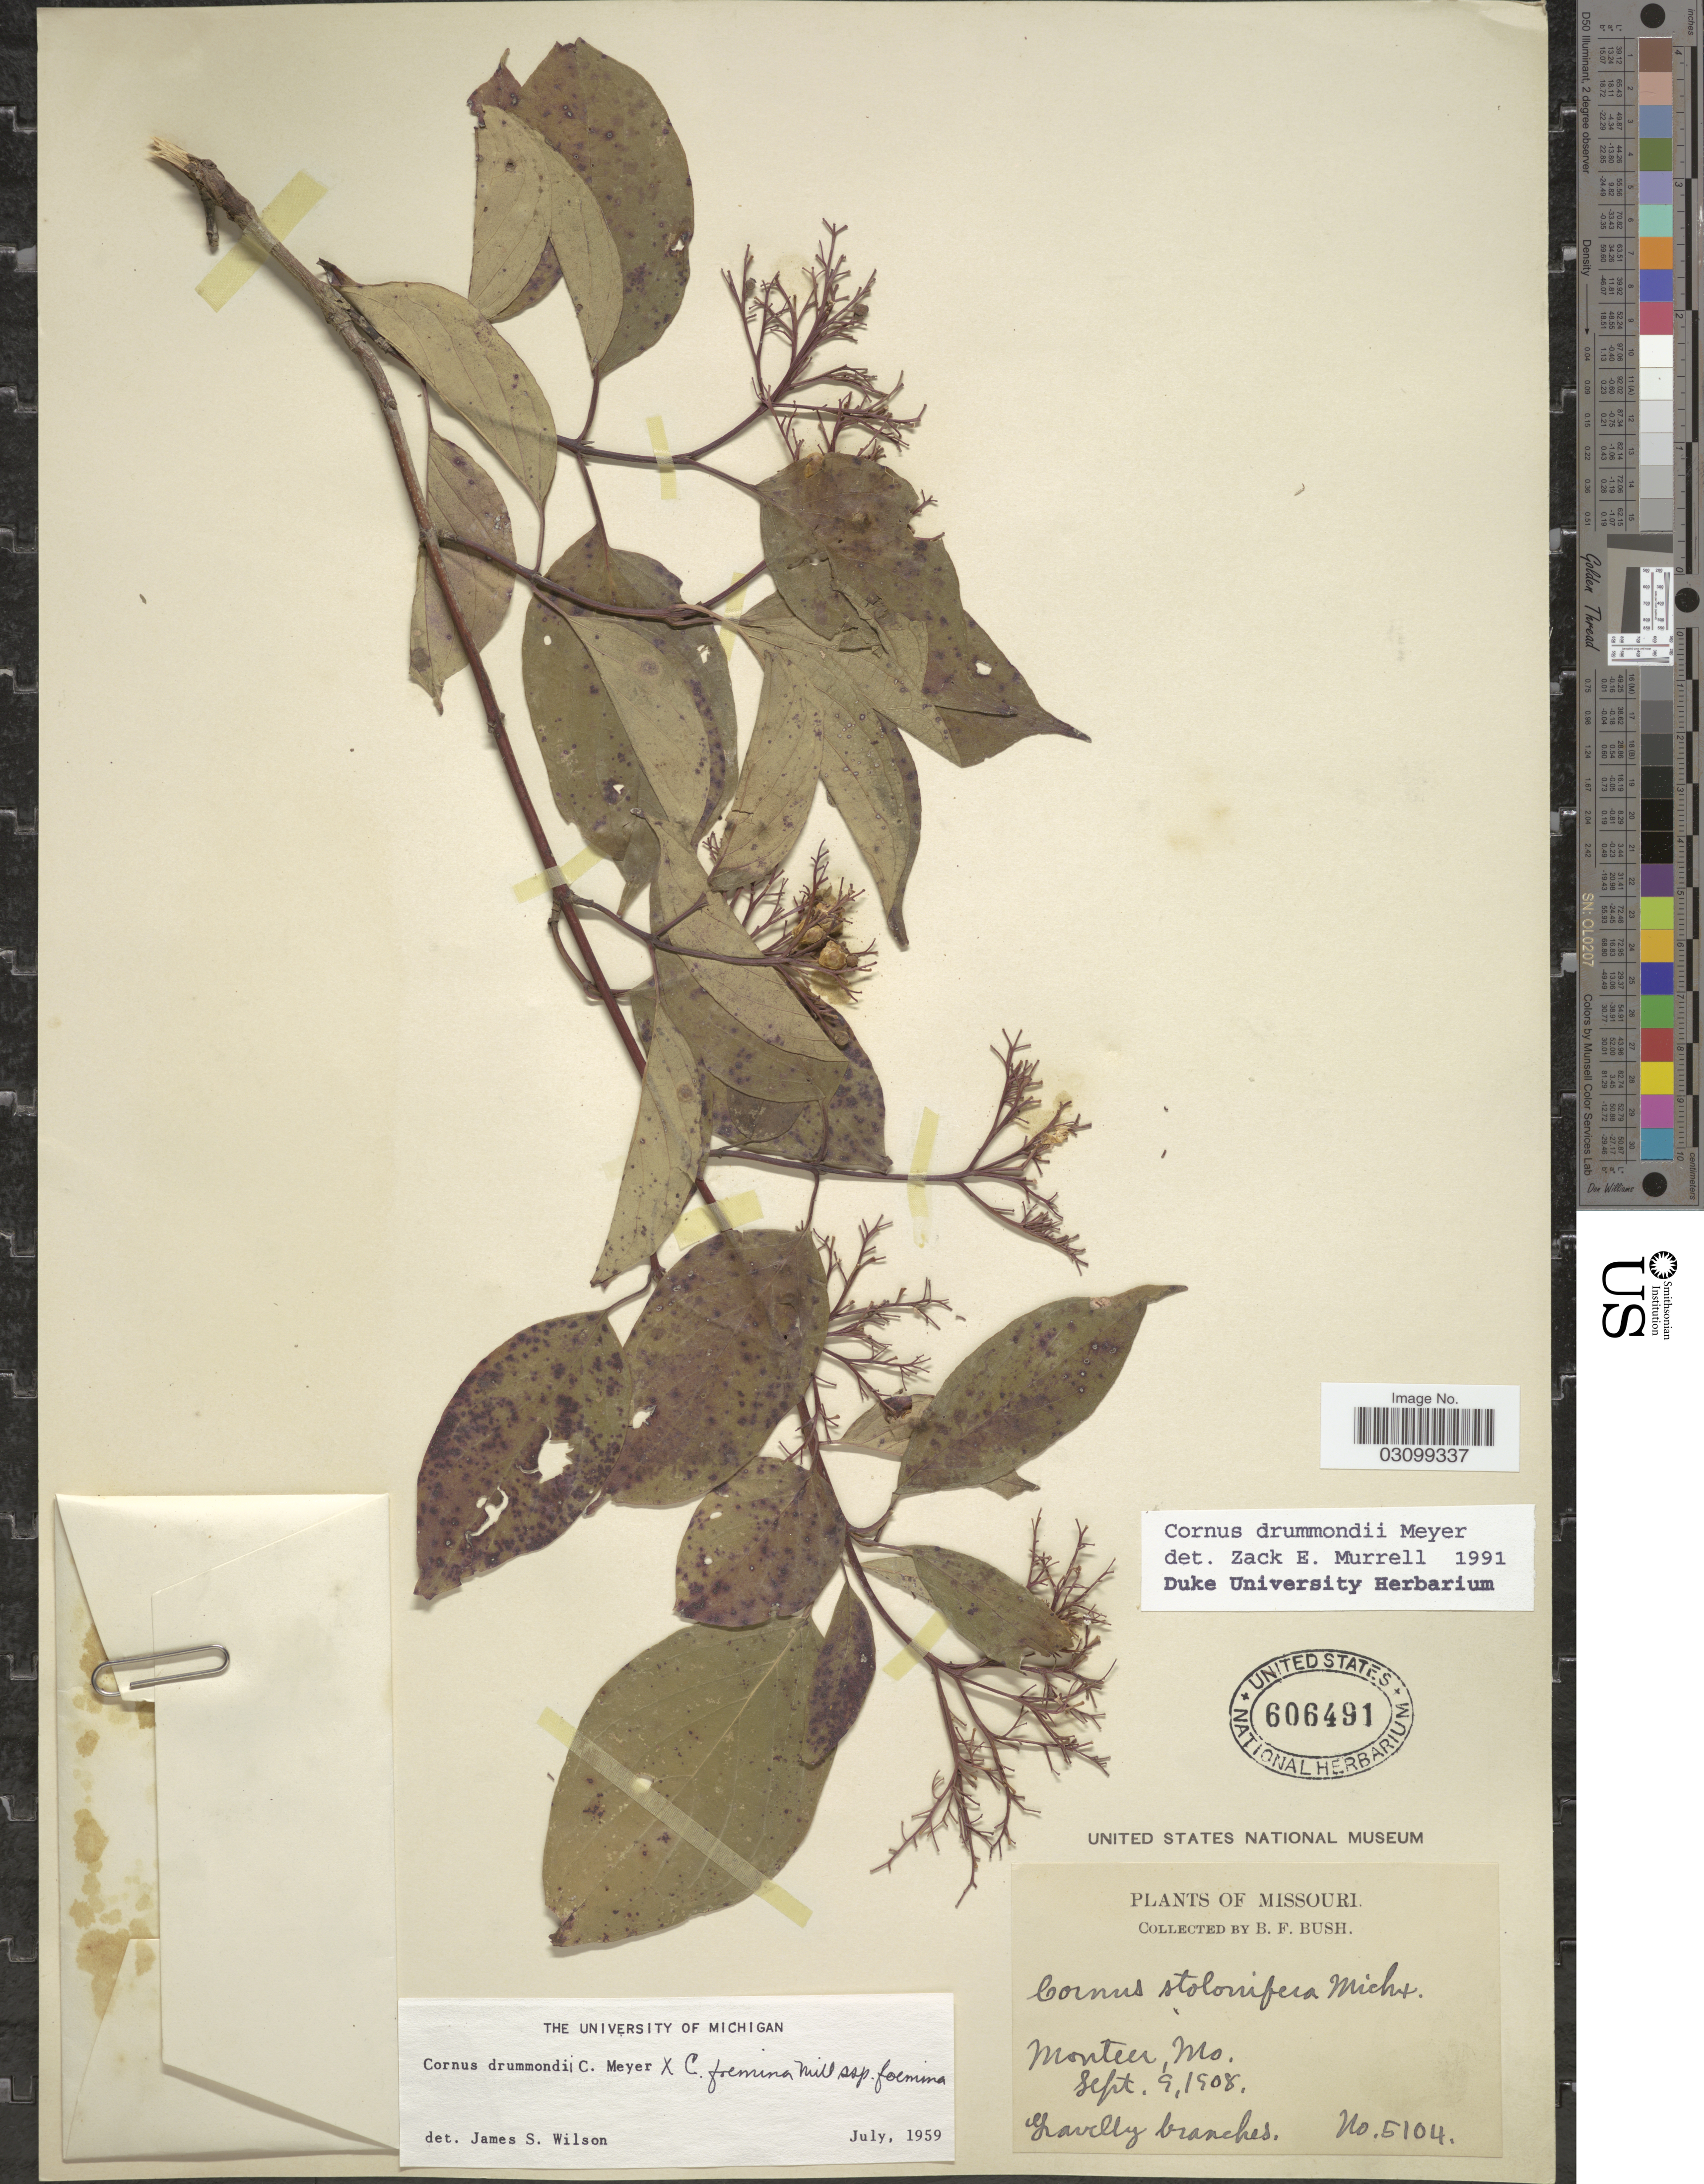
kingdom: Plantae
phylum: Tracheophyta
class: Magnoliopsida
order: Cornales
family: Cornaceae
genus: Cornus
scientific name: Cornus drummondii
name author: C.A. Mey.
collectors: B. F. Bush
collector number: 5104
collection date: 1908-09-09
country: United States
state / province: Missouri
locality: Monteer,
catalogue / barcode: US 606491